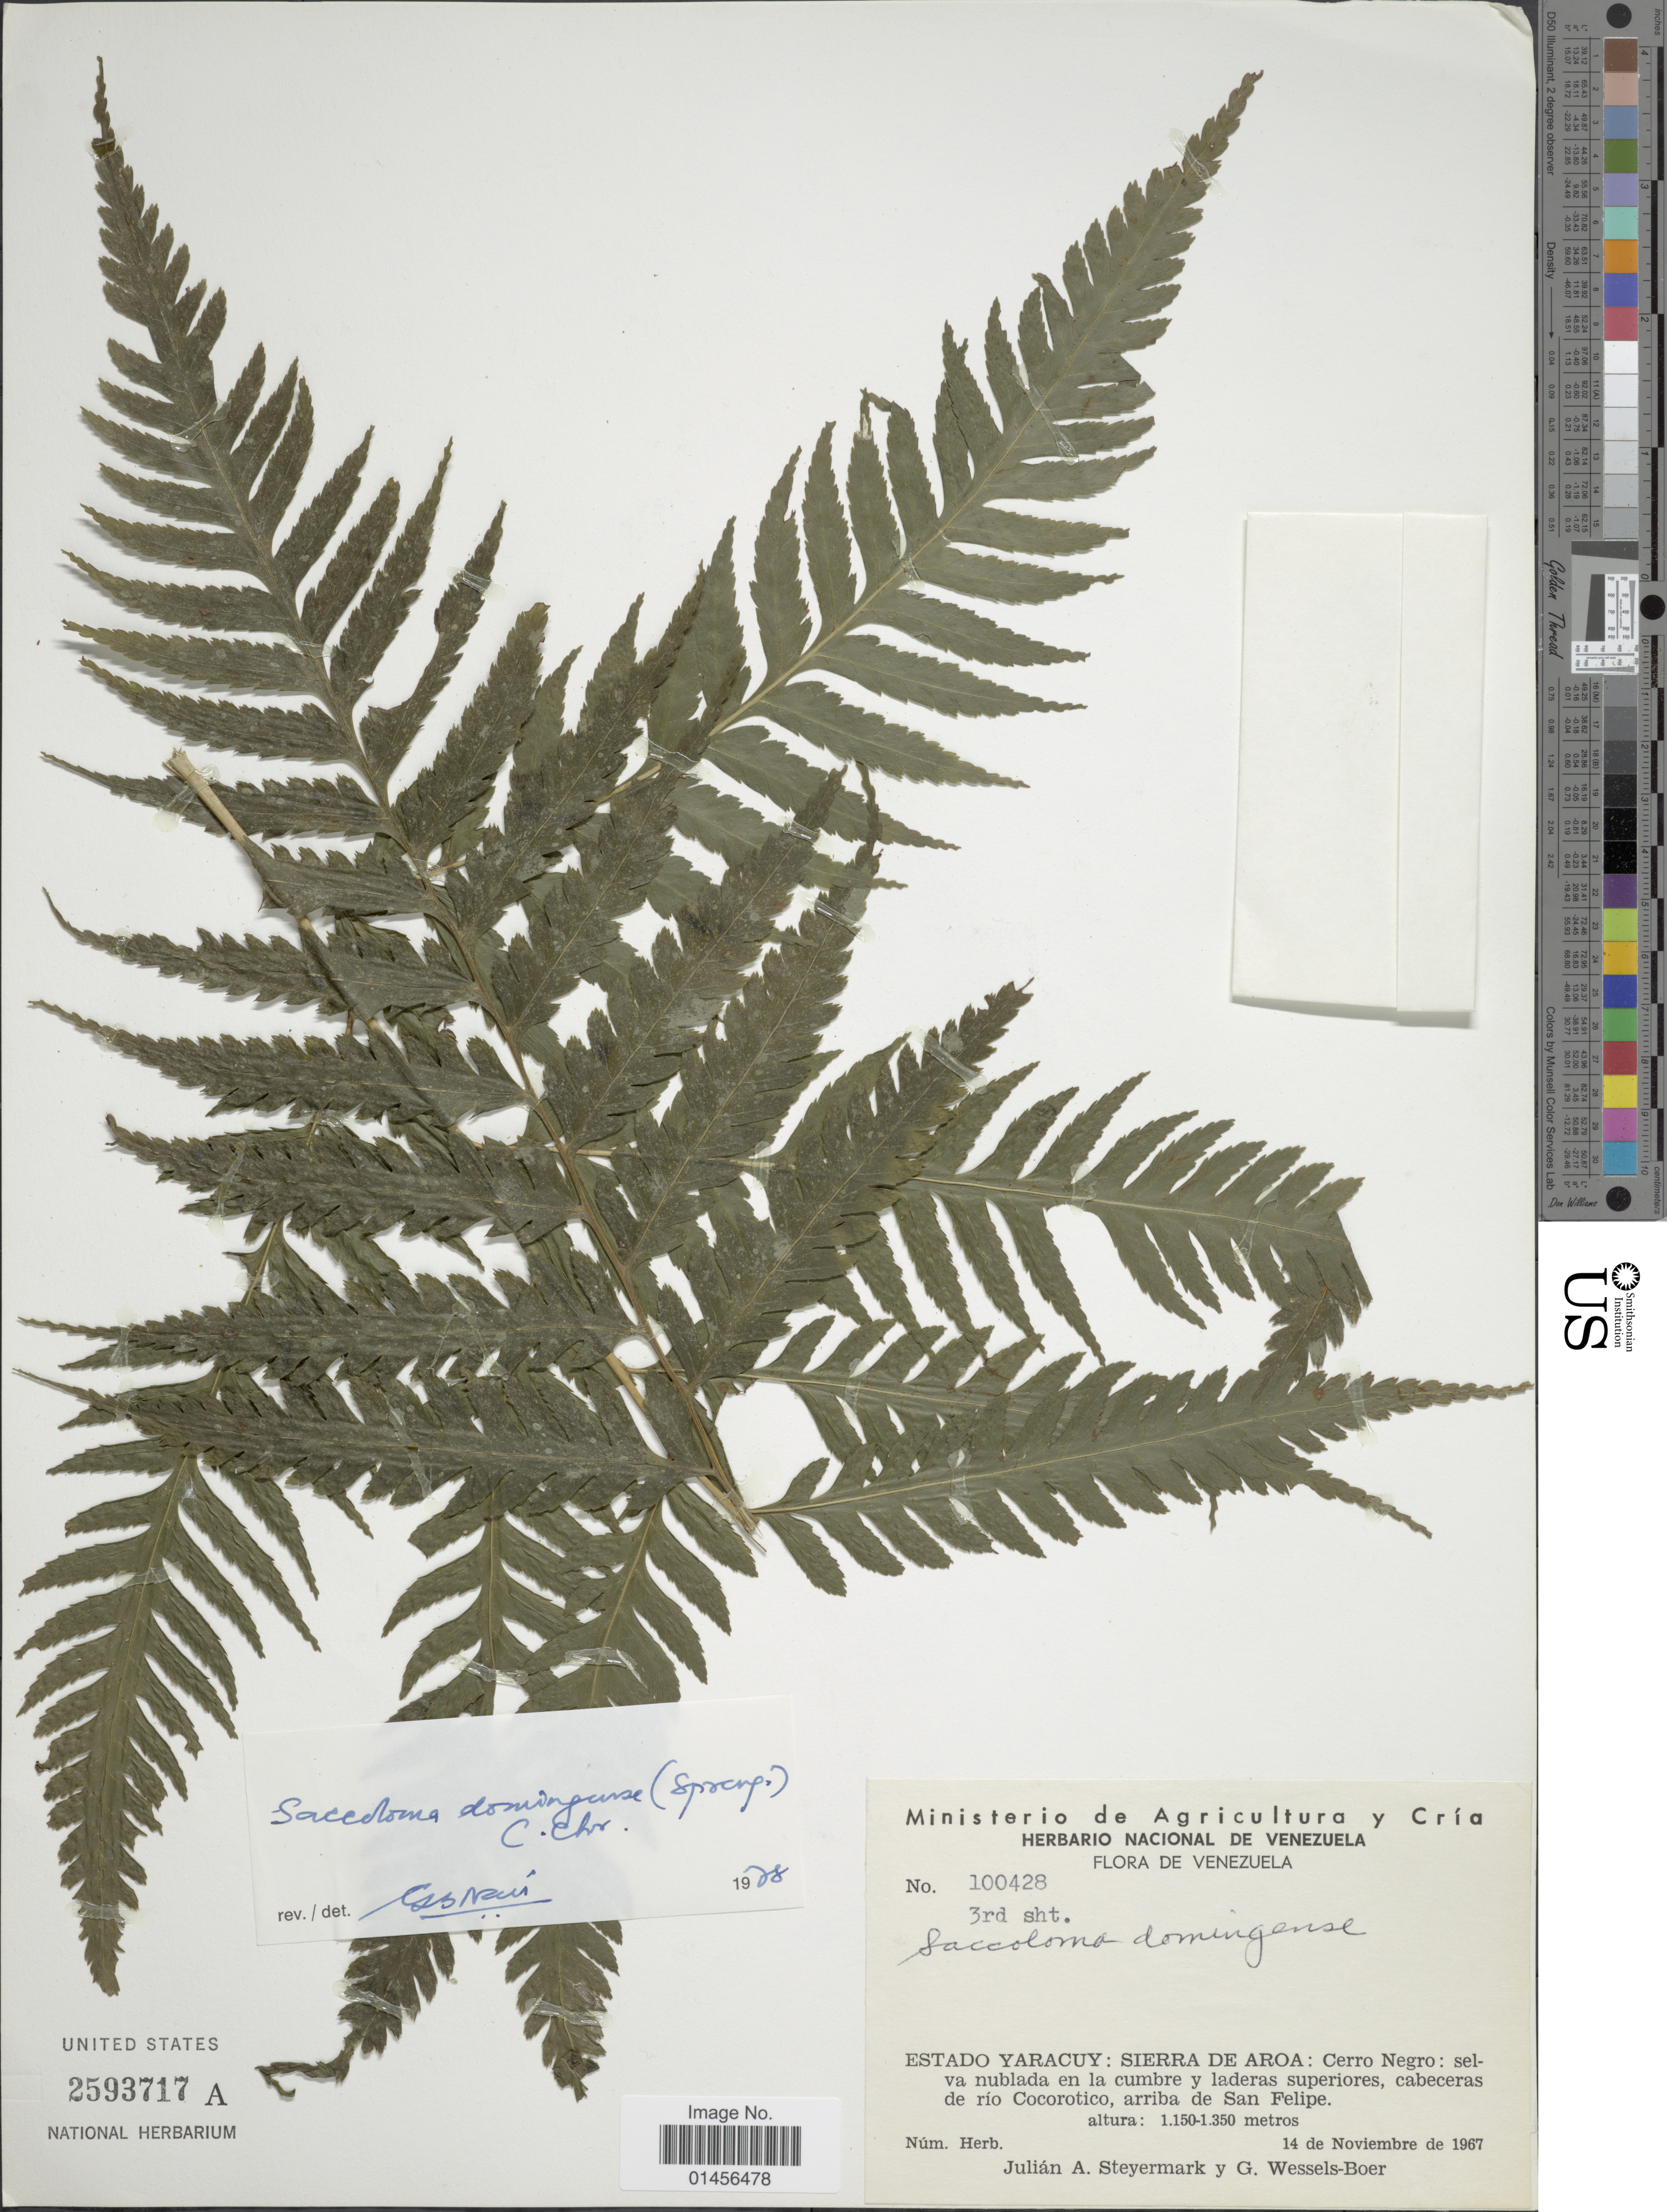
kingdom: Plantae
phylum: Tracheophyta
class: Polypodiopsida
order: Polypodiales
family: Saccolomataceae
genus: Saccoloma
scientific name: Saccoloma domingense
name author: (Spreng.) C. Chr.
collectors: J. Steyermark & J. G. Wessels Boer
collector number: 100428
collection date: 1967-11-14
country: Venezuela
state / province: Yaracuy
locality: Sierra de Aroa: Cerro Negro: selva nublada en la cumbre y laderas superiores, cabeceras de río Cocorotico, arriba de San Felipe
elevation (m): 1150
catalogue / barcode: US 2593717A